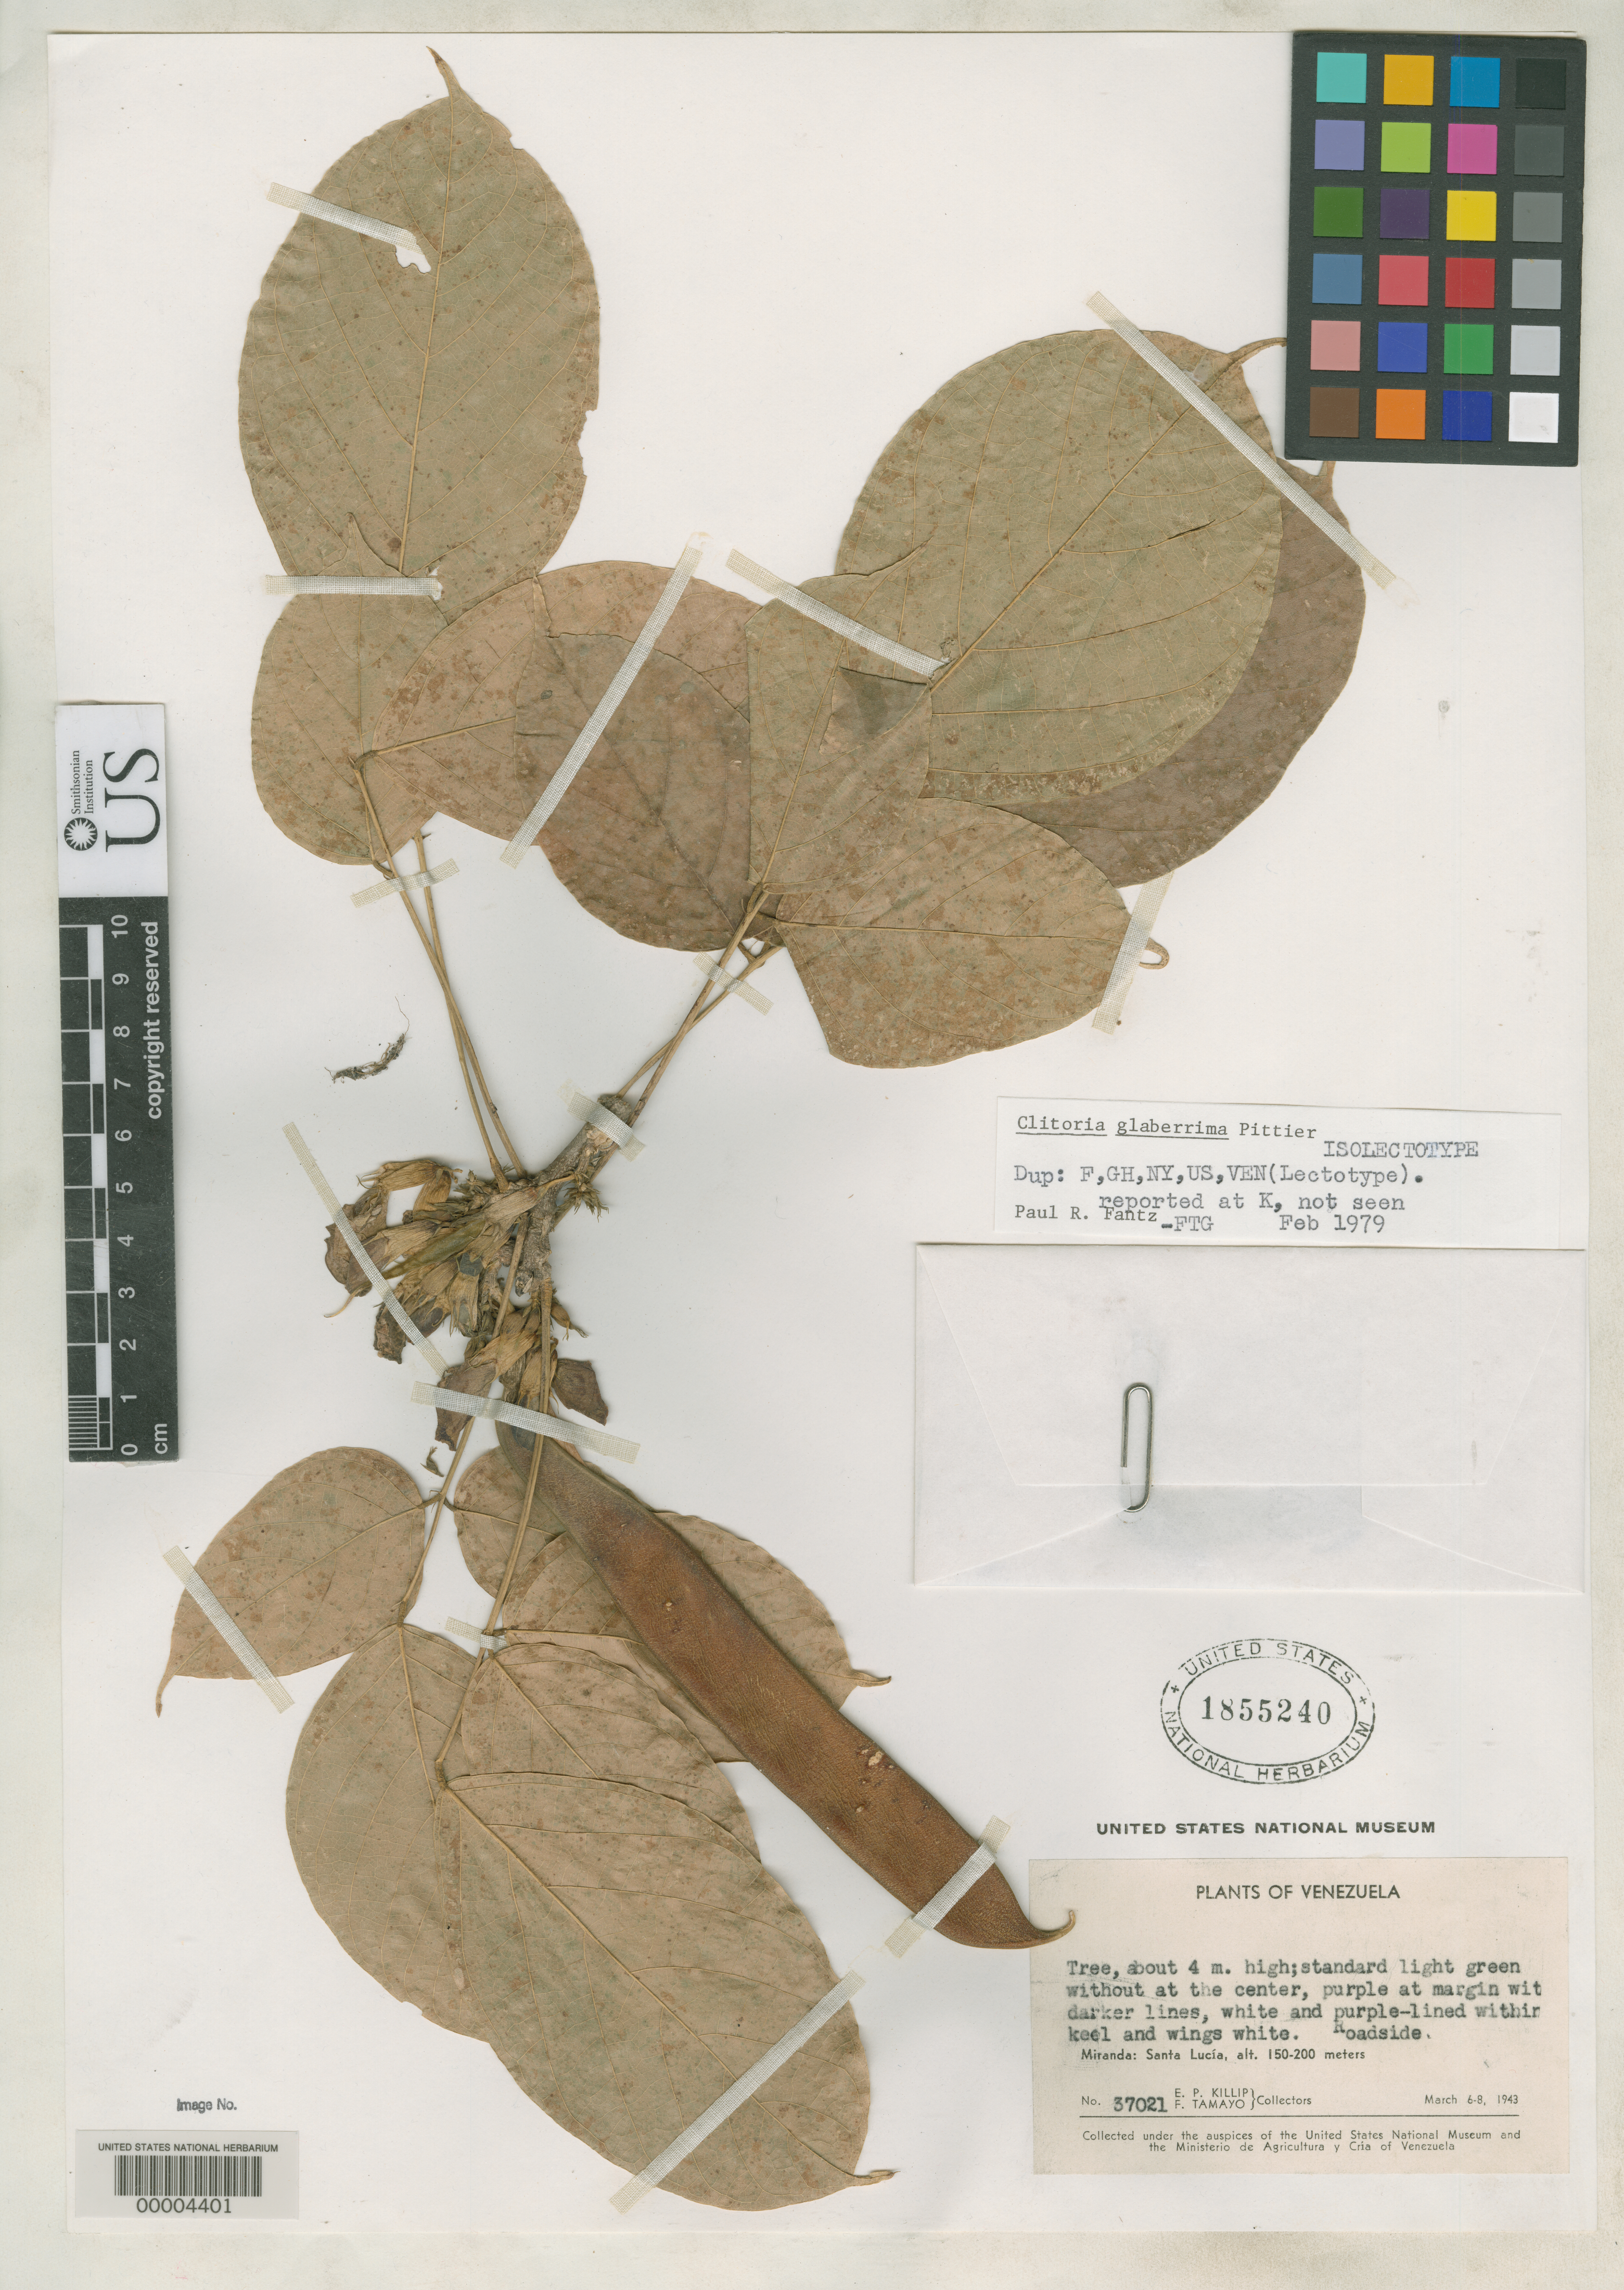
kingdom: Plantae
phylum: Tracheophyta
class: Magnoliopsida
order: Fabales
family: Fabaceae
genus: Clitoria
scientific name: Clitoria glaberrima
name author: Pittier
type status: Isotype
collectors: E. P. Killip & F. Tamayo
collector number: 37021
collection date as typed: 06 Mar 1943 to 08 Mar 1943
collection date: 1943-03-06/1943-03-08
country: Venezuela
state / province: Miranda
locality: Santa Lucia.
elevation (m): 150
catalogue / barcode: US 1855240